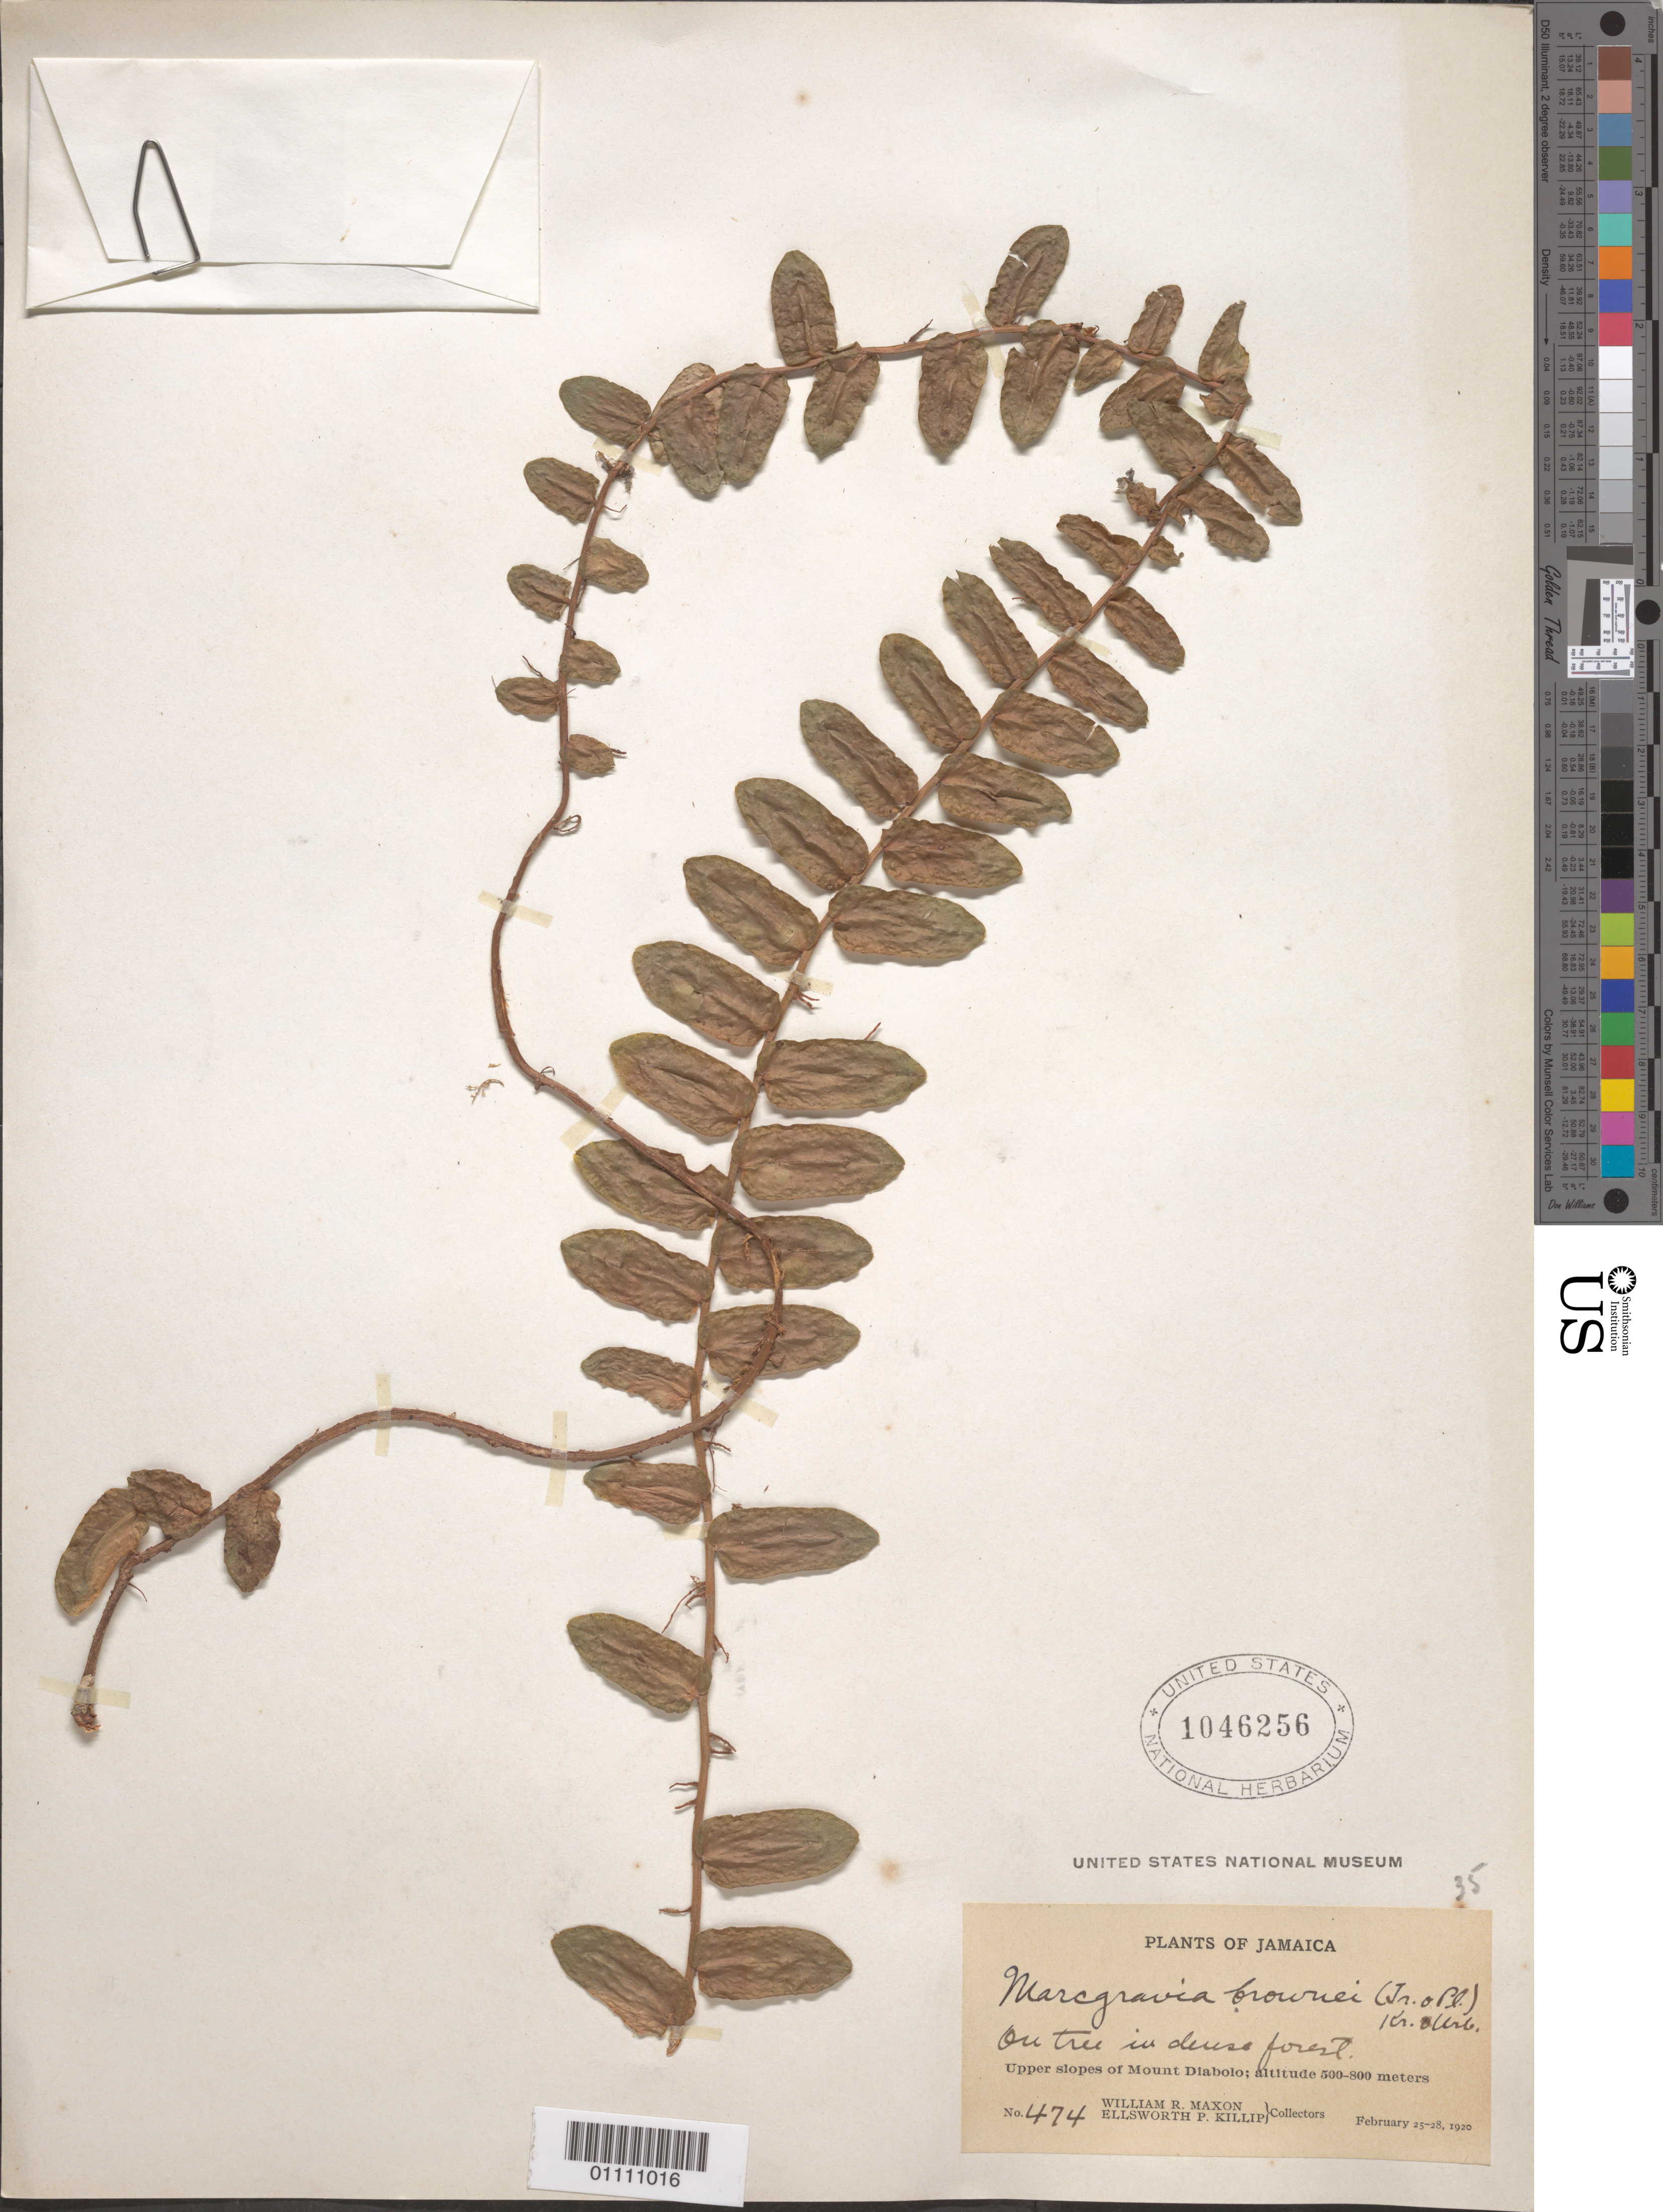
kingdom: Plantae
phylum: Tracheophyta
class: Magnoliopsida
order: Ericales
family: Marcgraviaceae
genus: Marcgravia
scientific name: Marcgravia brownei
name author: (Triana & Planch.) Krug & Urb.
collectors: W. R. Maxon & E. P. Killip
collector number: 474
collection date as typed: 25 Feb 1920 to 28 Feb 1920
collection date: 1920-02-25/1920-02-28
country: Jamaica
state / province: Saint Catherine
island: Jamaica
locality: upper slopes of Mount Diablo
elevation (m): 500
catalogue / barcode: US 1046256